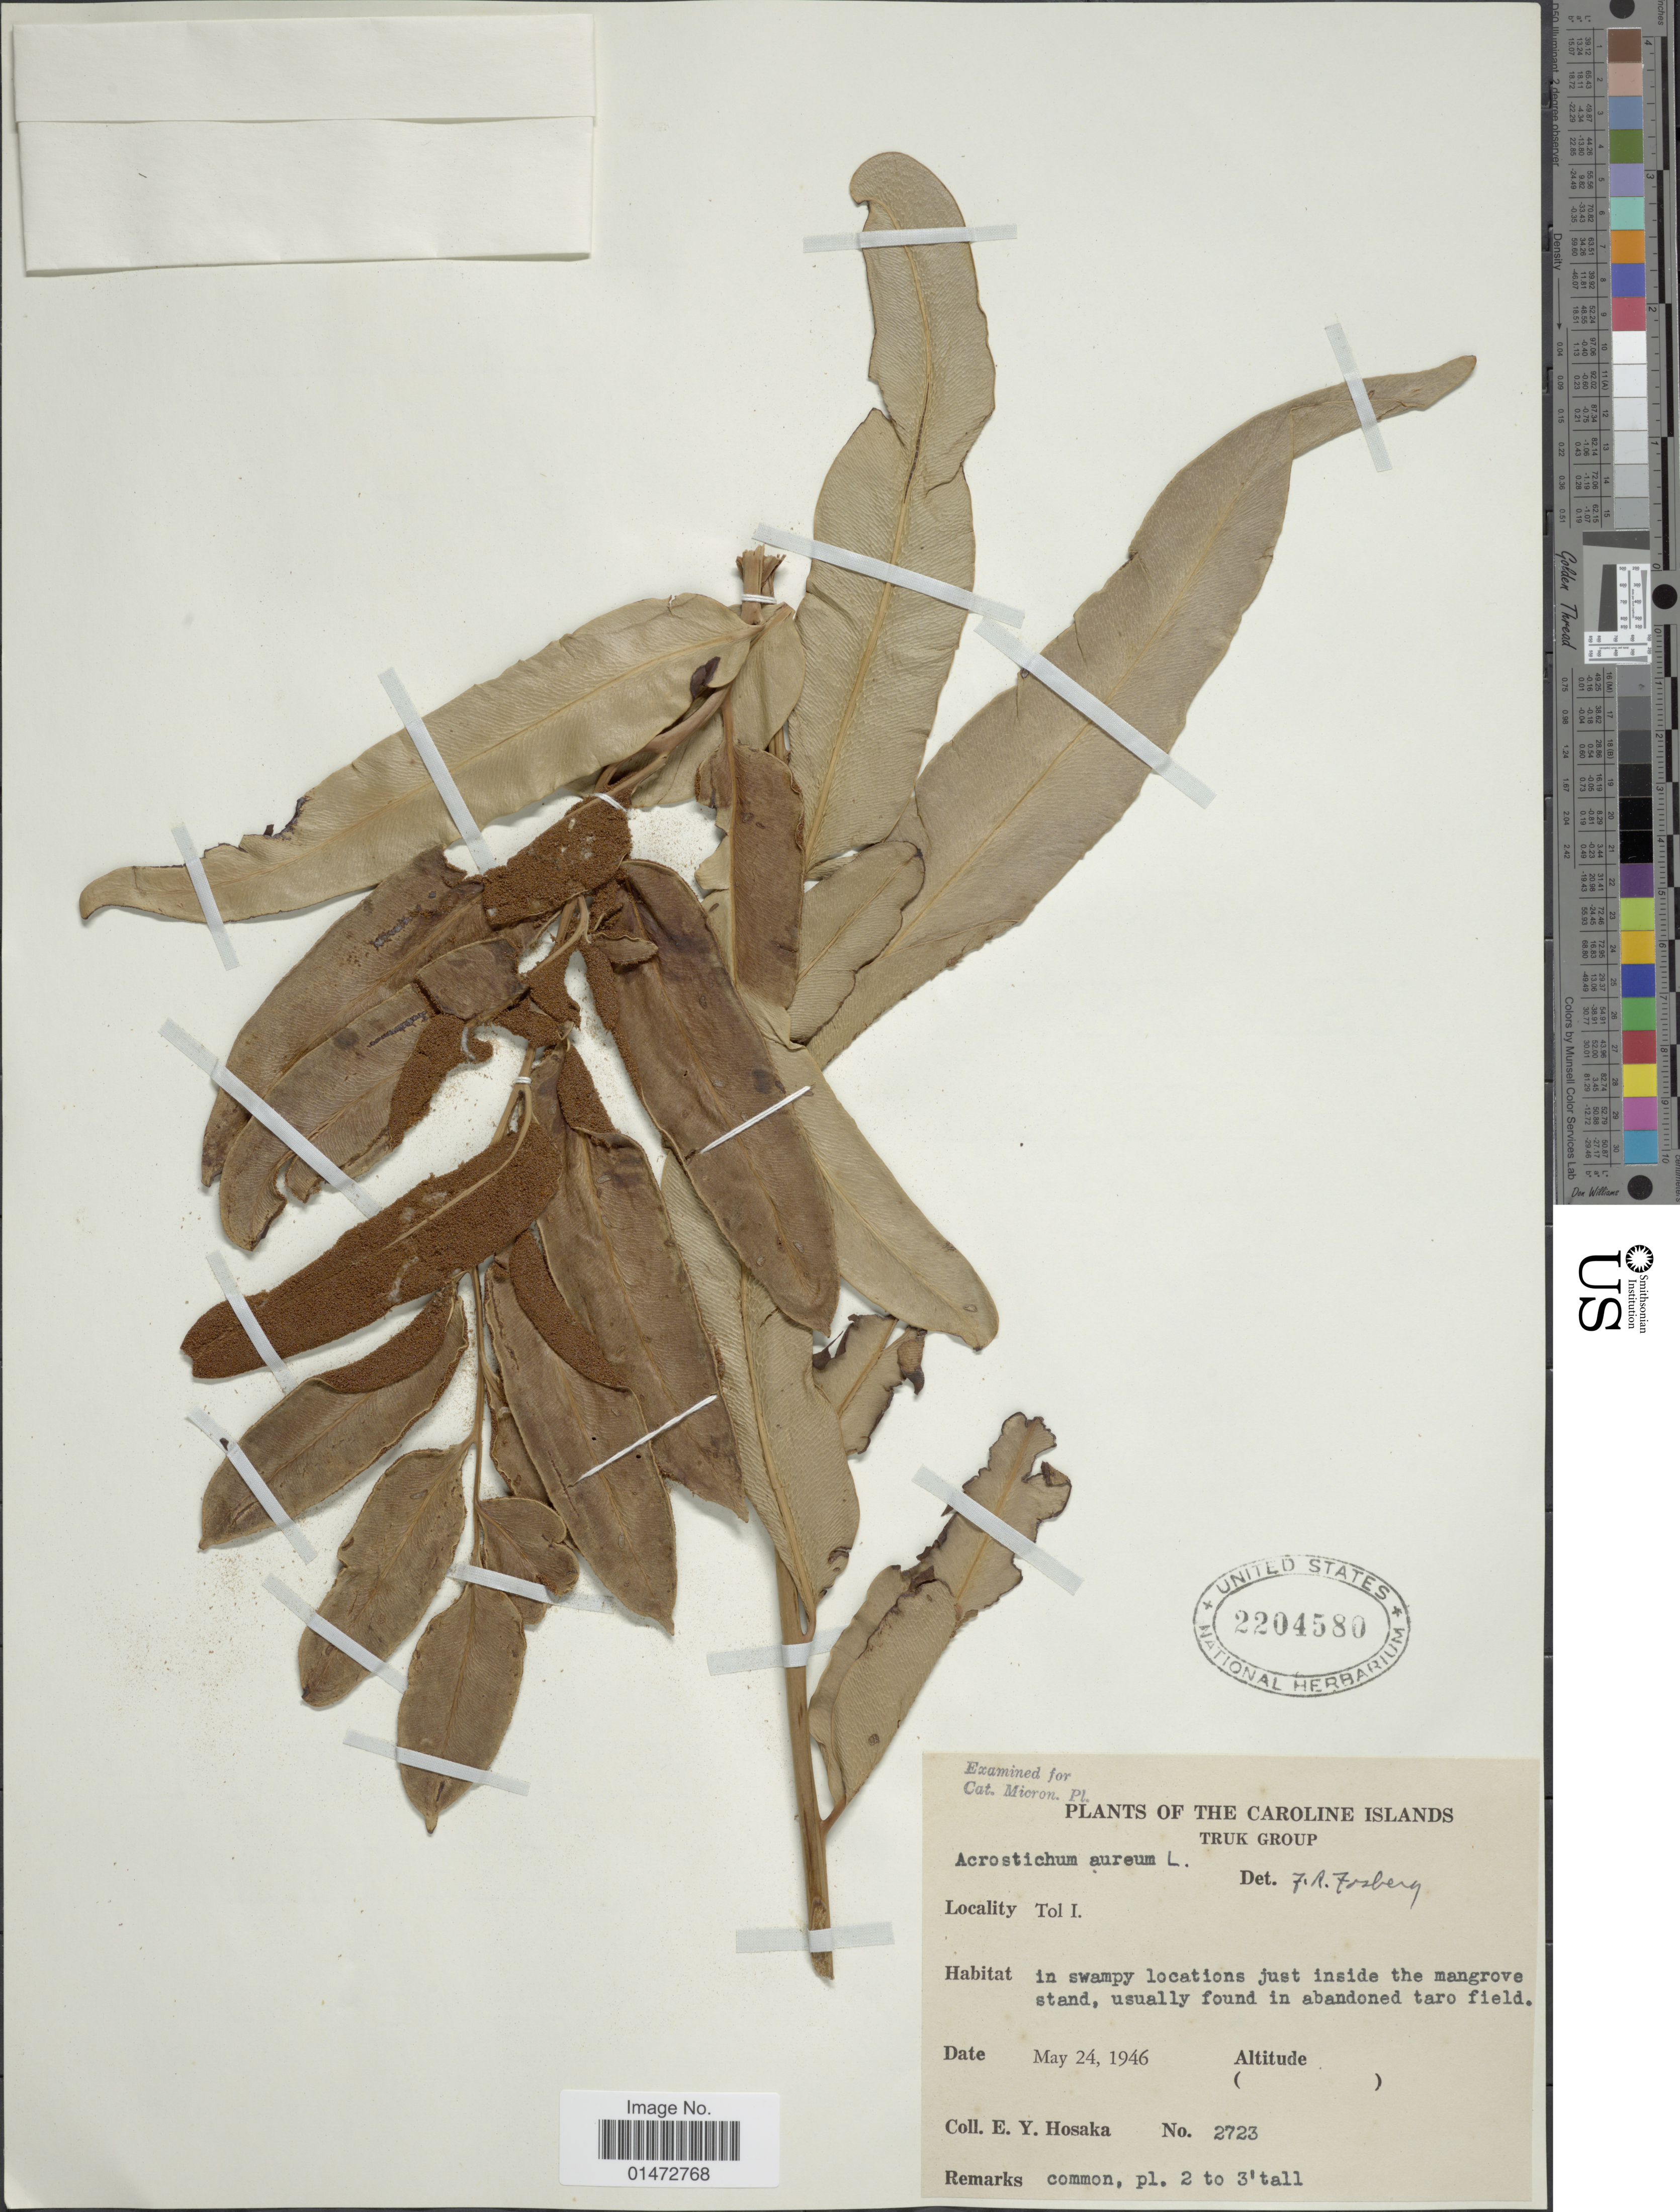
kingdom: Plantae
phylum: Tracheophyta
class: Polypodiopsida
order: Polypodiales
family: Pteridaceae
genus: Acrostichum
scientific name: Acrostichum aureum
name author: L.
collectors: E. Y. Hosaka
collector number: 2723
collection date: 1946-05-24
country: Micronesia, Federated States of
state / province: Truk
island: Tol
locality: The Caroline Islands. Truk Group. Tol I.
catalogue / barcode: US 2204580